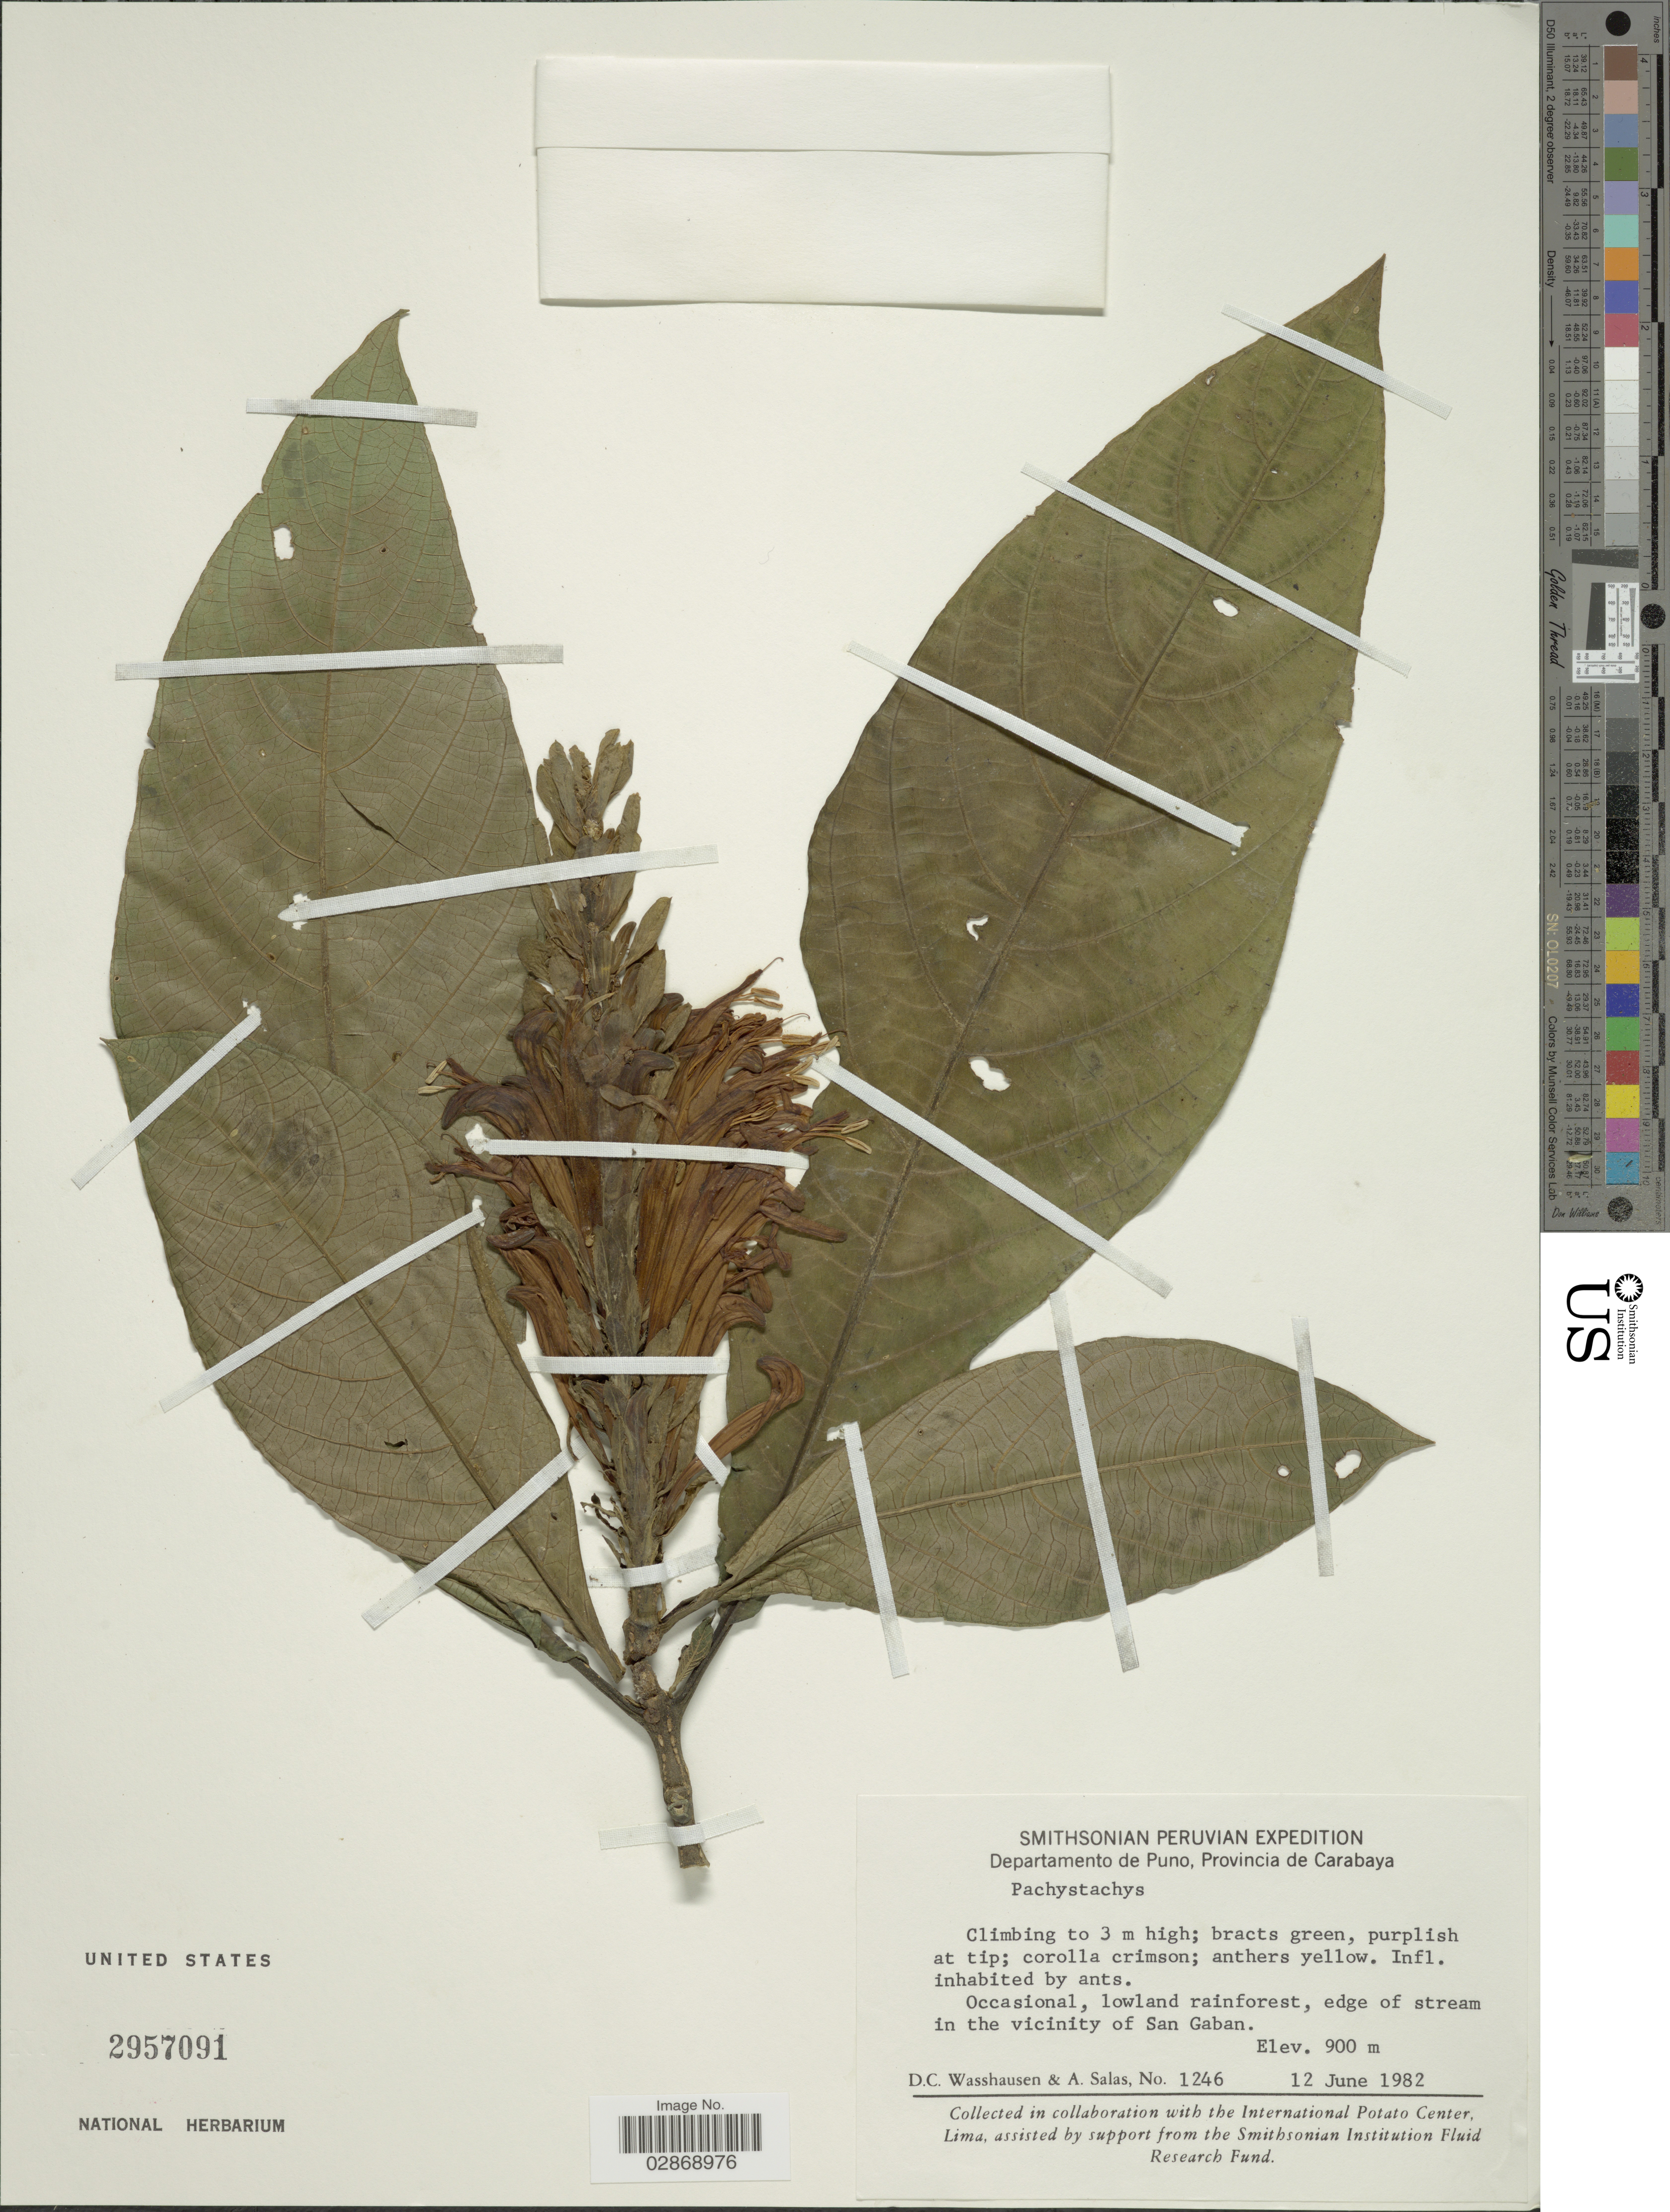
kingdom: Plantae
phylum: Tracheophyta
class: Magnoliopsida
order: Lamiales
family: Acanthaceae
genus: Pachystachys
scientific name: Pachystachys ossolae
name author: Wassh.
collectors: D. C. Wasshausen & A. Salas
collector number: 1246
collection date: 1982-06-12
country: Peru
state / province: Puno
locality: Departamento de Puno, Provincia de Carabaya. Edge of stream in the vicinity of San Gaban.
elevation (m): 900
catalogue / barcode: US 2957091